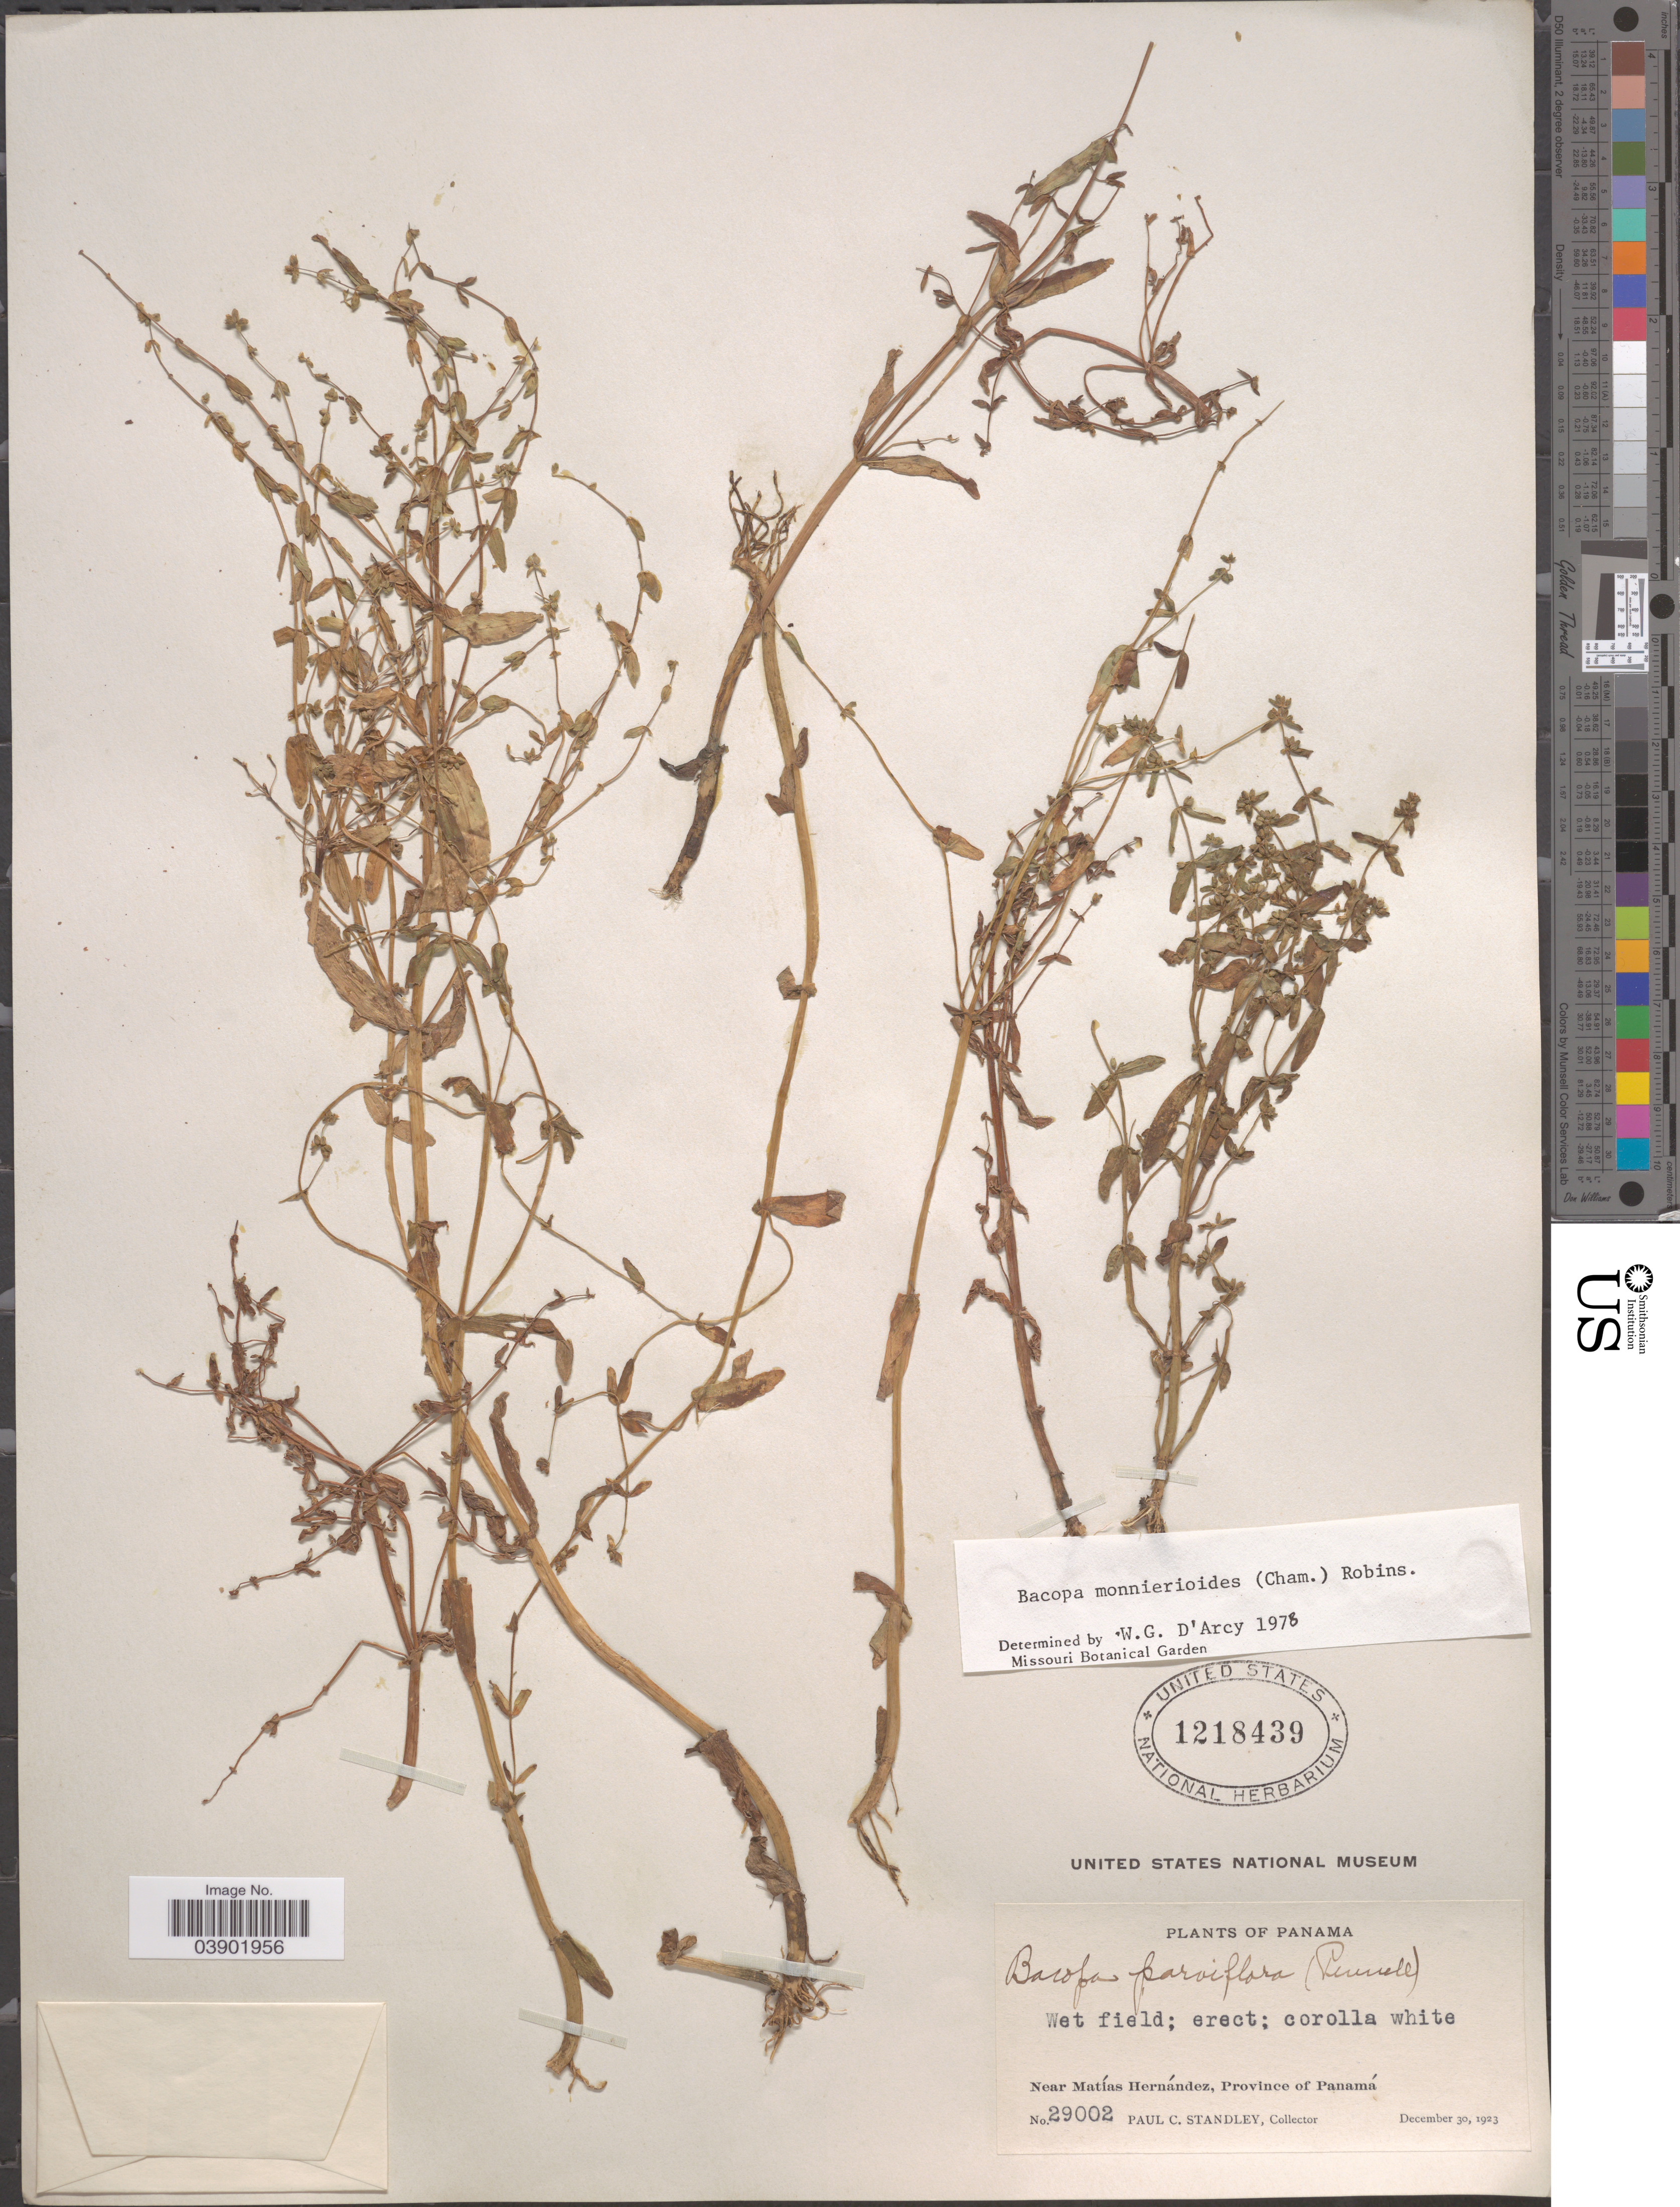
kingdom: Plantae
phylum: Tracheophyta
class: Magnoliopsida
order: Lamiales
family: Plantaginaceae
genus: Bacopa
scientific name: Bacopa monnierioides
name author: (Cham.) B.L. Rob.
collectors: P. C. Standley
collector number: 29002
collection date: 1923-12-30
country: Panama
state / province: Panamá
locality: Near Matías Hernández.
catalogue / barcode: US 1218439